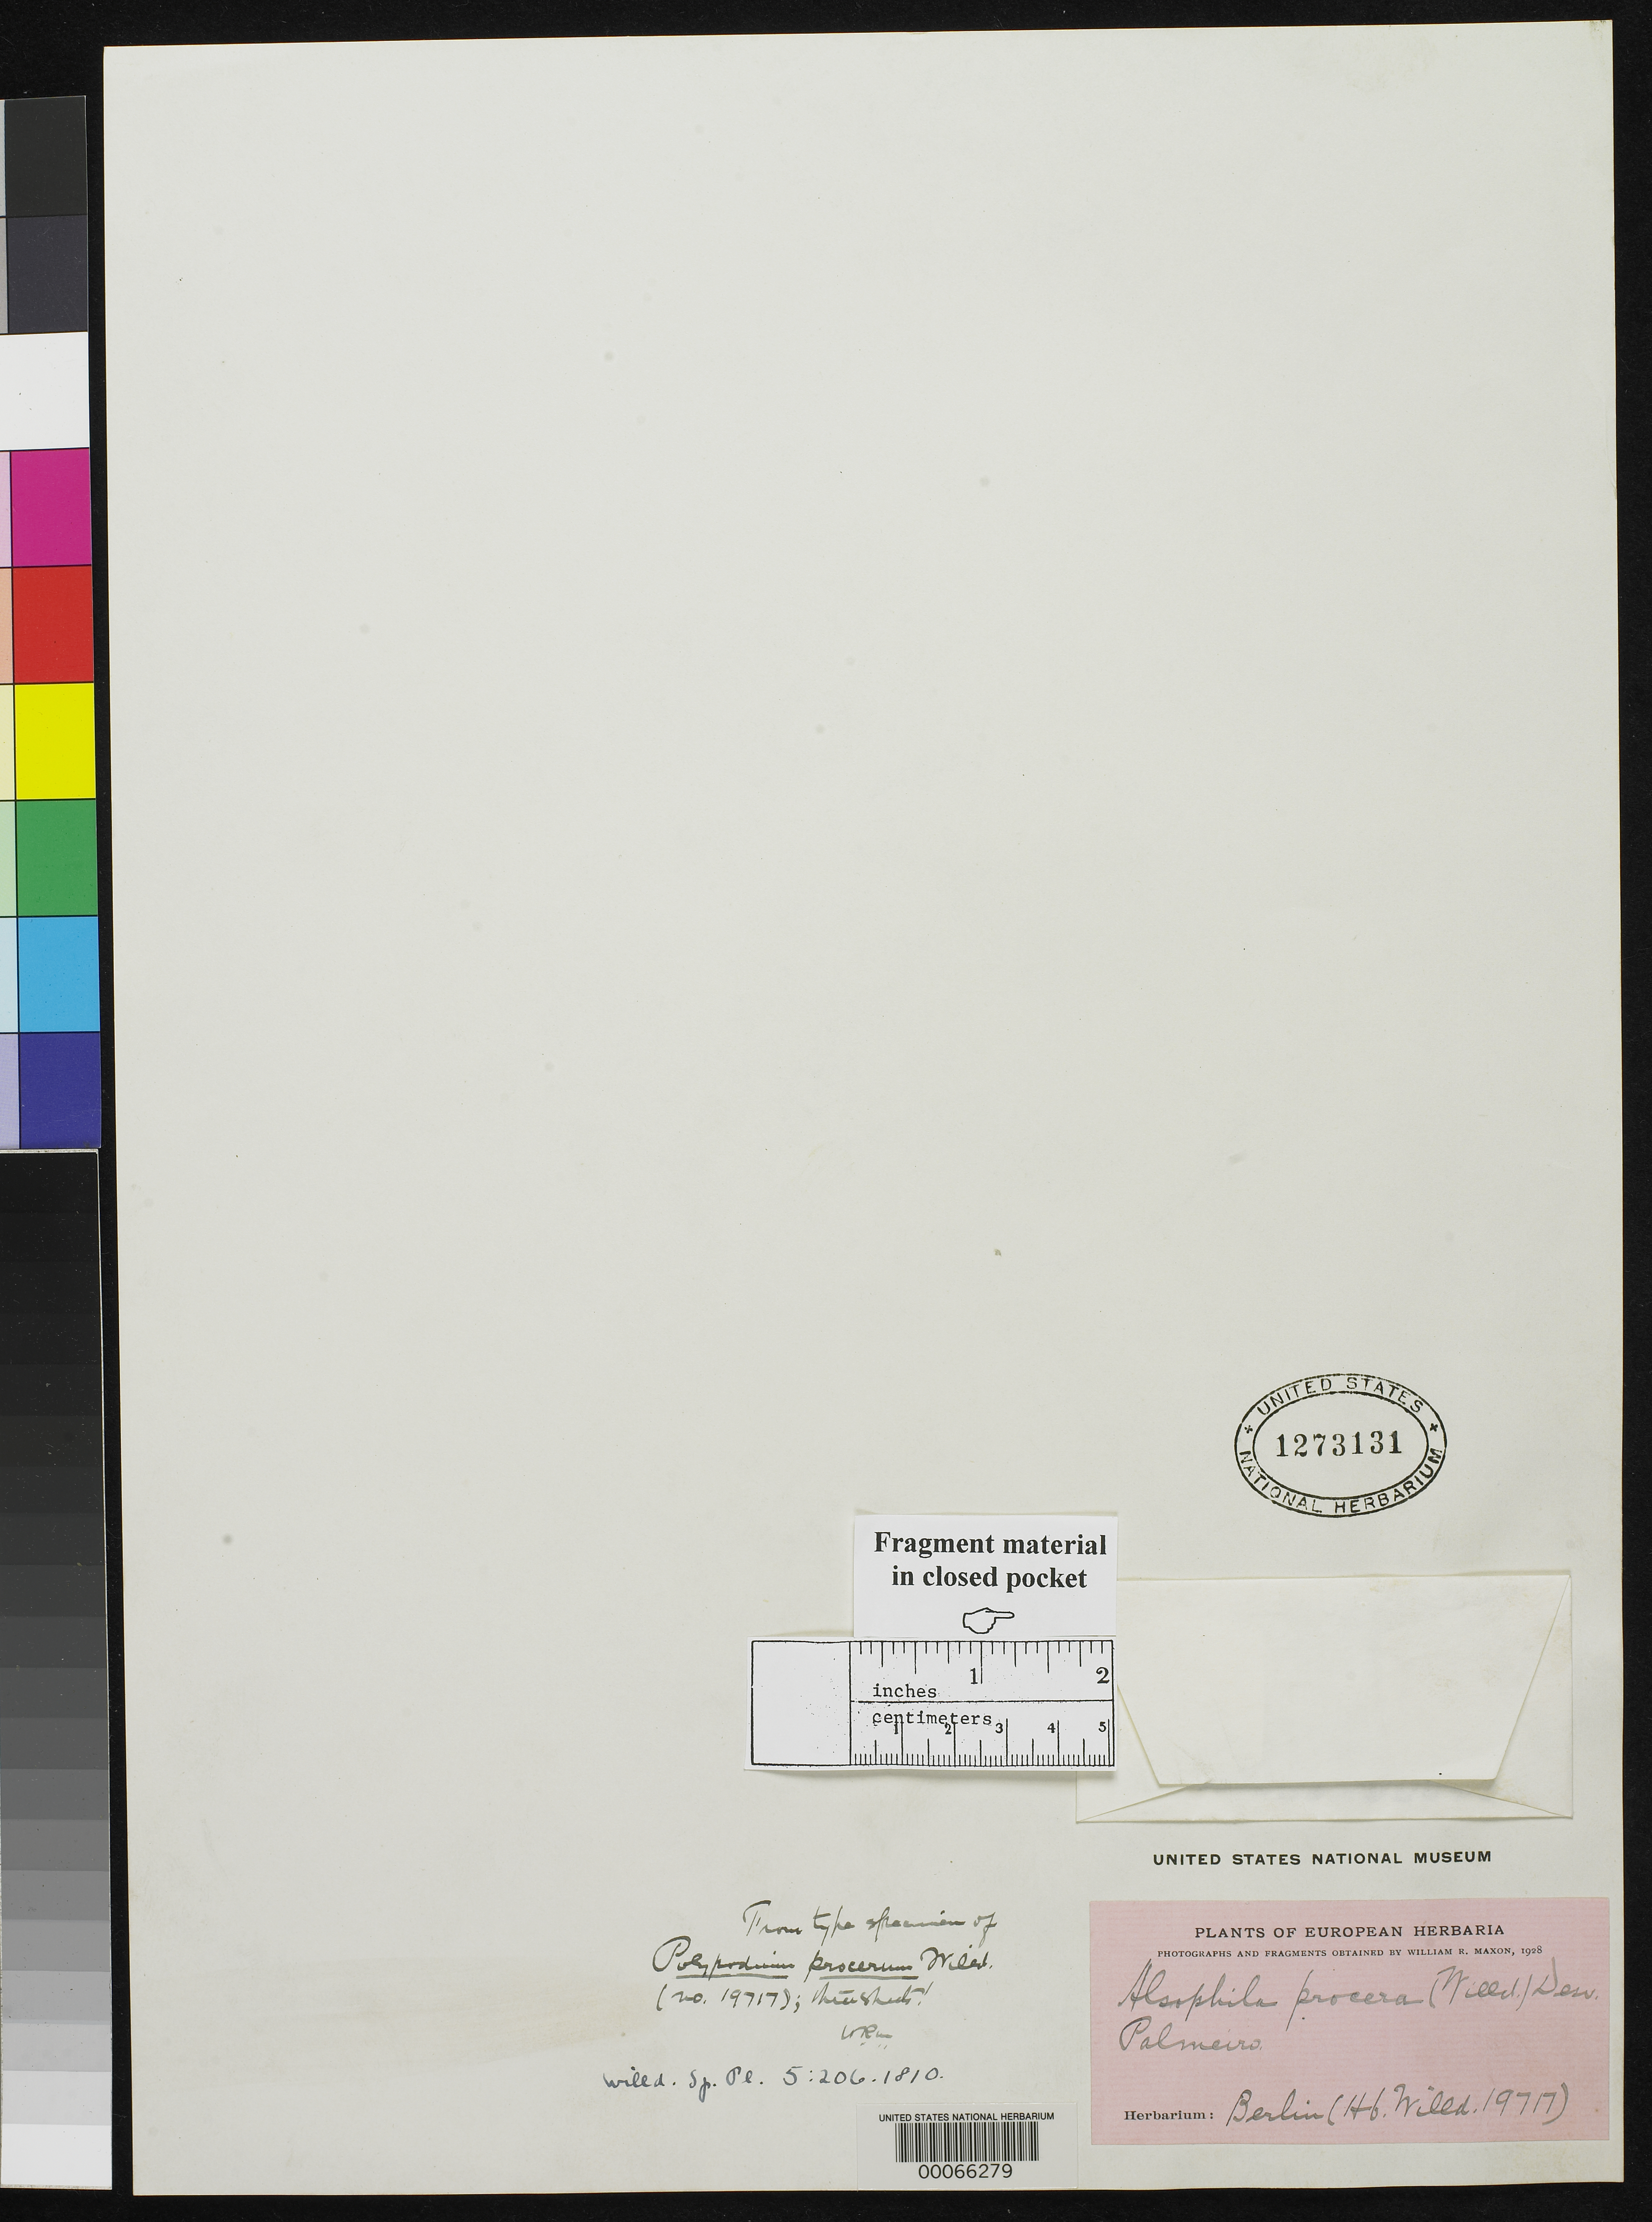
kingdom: Plantae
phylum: Tracheophyta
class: Polypodiopsida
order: Polypodiales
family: Polypodiaceae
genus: Polypodium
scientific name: Polypodium procerum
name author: Willd.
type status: Type Fragment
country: Brazil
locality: Palmeiro.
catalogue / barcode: US 1273131